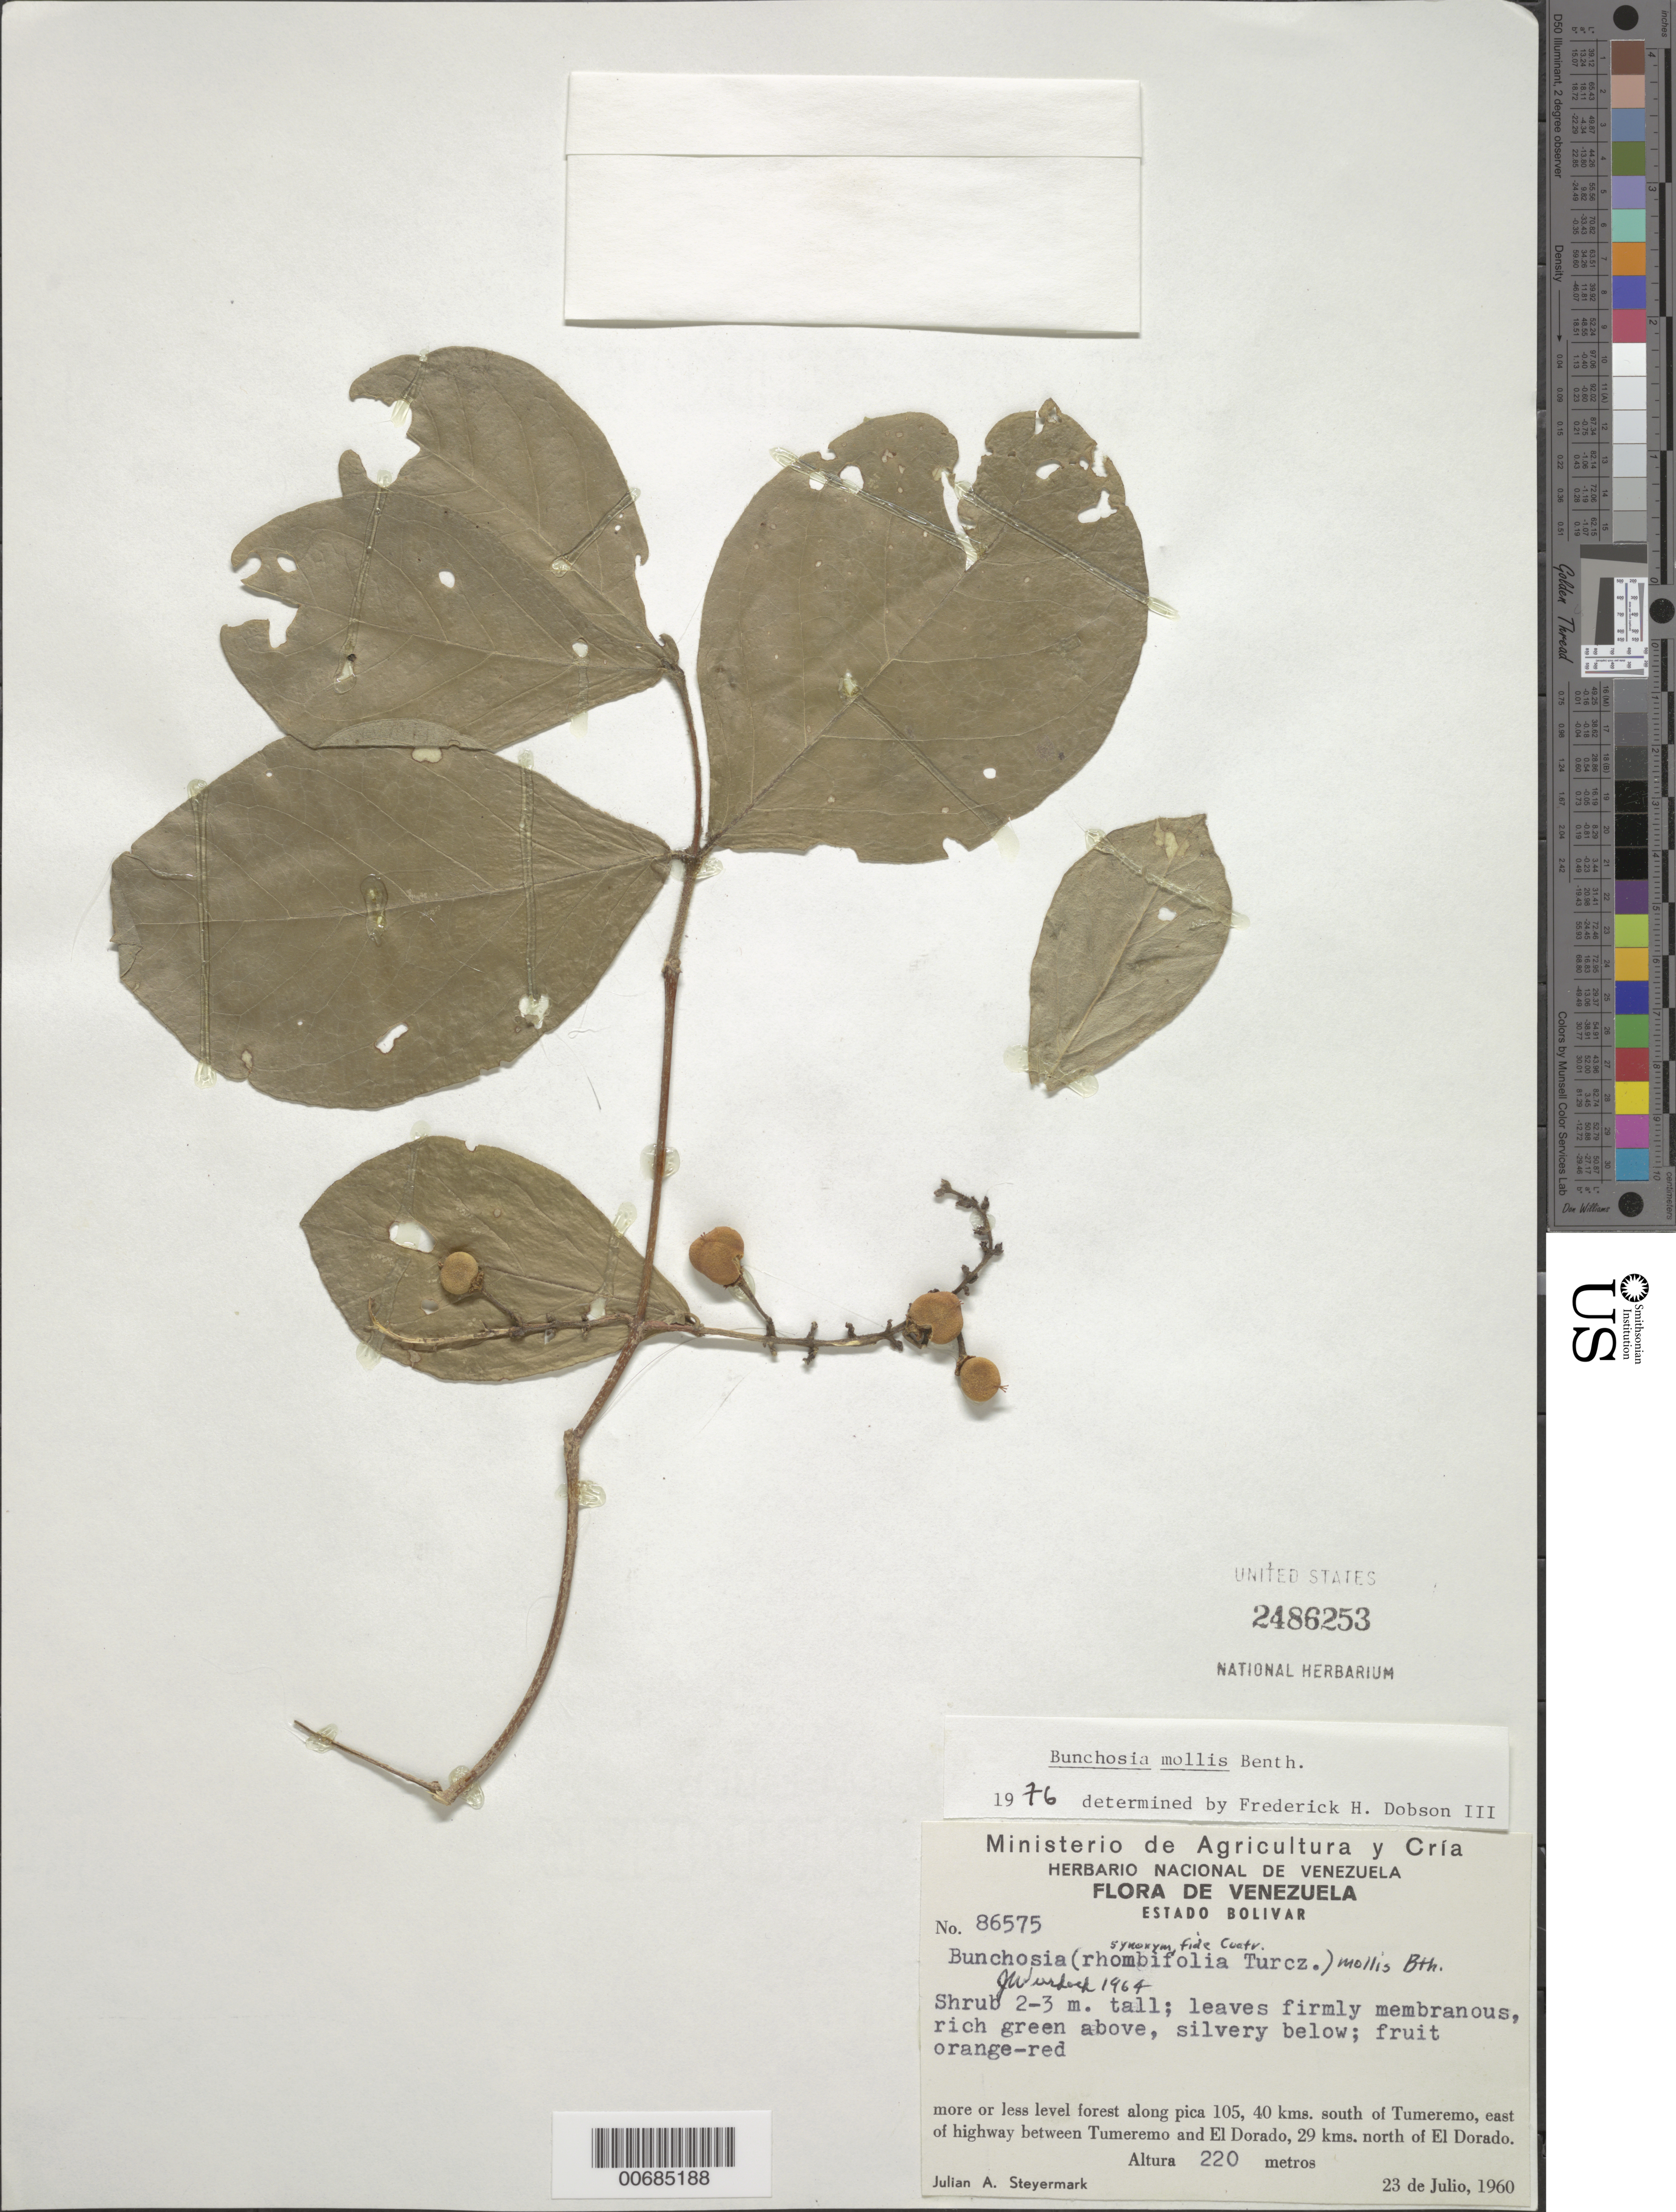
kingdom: Plantae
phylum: Tracheophyta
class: Magnoliopsida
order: Malpighiales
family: Malpighiaceae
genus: Bunchosia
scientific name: Bunchosia mollis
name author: Benth.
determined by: Dobson, Frederick H.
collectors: J. Steyermark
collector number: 86575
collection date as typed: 23-Jul-60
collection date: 1960-07-23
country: Venezuela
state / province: Bolívar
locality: Pica 105, 40 km S of Tumeremo, E of highway, between Tumeremo and el Dorado, 29 km N of El Dorado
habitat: Level forest along road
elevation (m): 220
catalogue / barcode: US 2486253